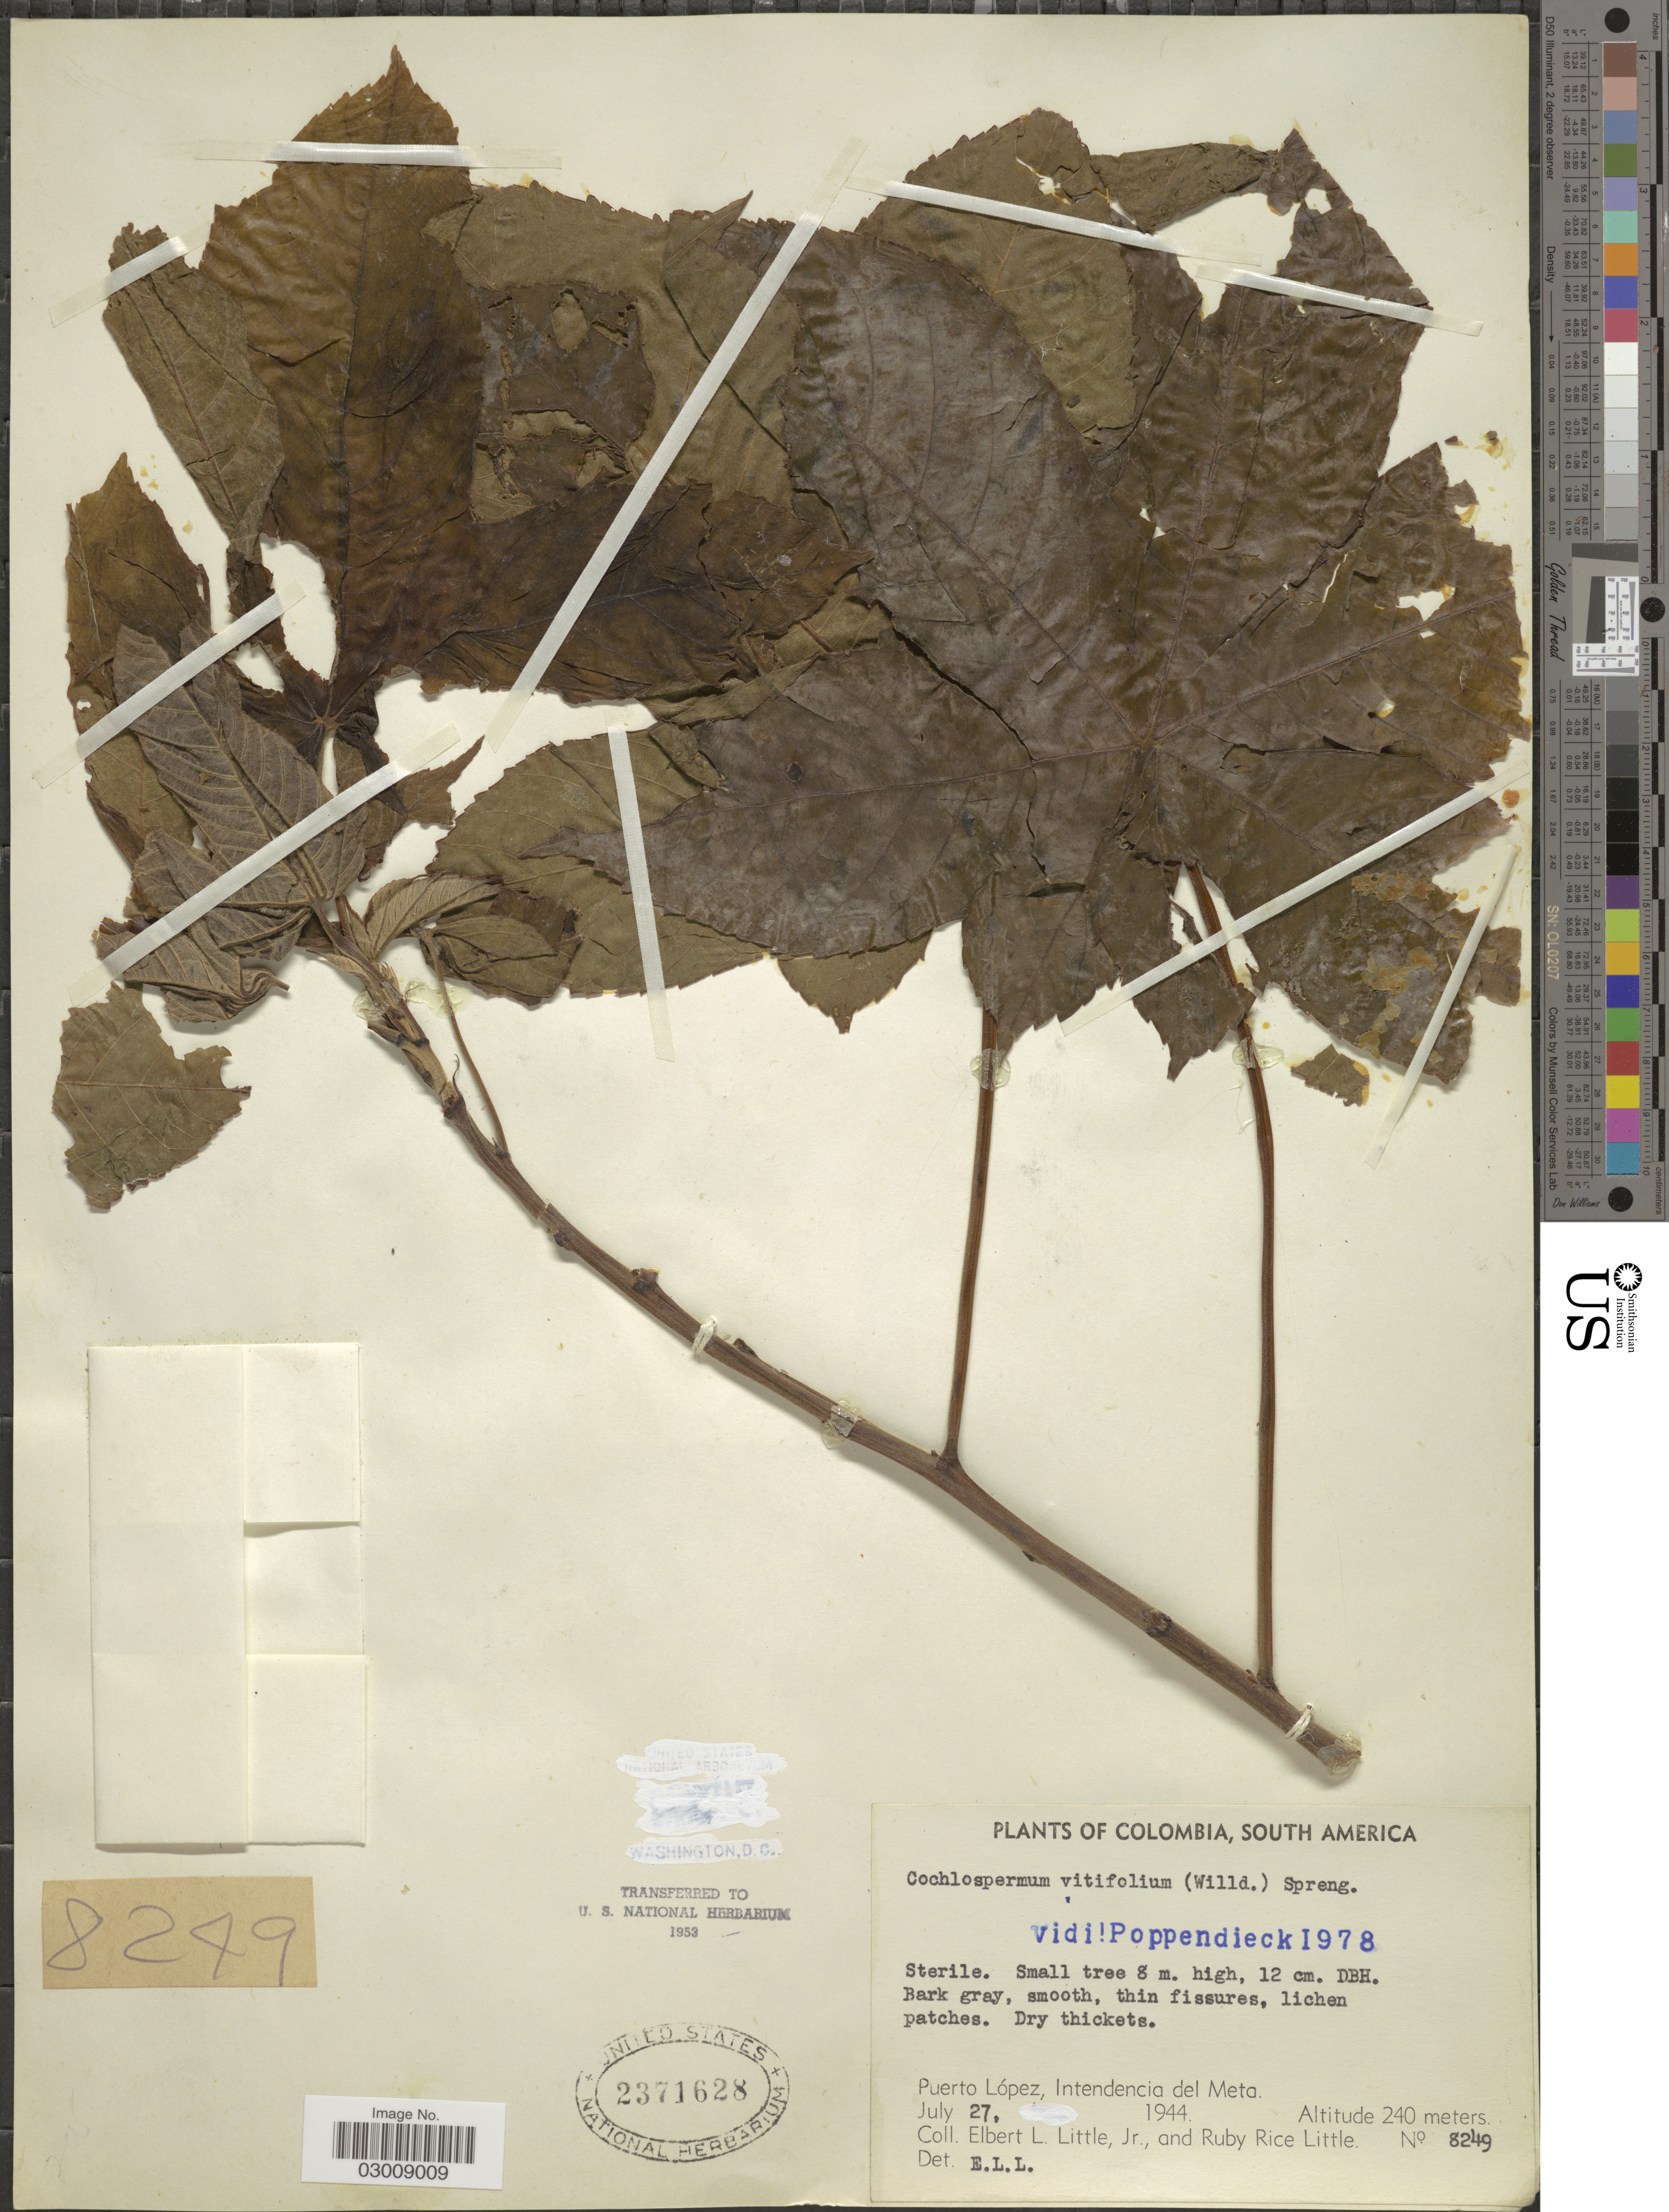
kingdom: Plantae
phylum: Tracheophyta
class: Magnoliopsida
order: Malvales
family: Cochlospermaceae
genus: Cochlospermum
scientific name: Cochlospermum vitifolium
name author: (Willd.) Spreng.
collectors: E. L. Little & R. R. Little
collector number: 8249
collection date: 1944-07-27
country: Colombia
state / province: Meta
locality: Puerto López, Intendencia del Meta.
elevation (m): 240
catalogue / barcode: US 2371628